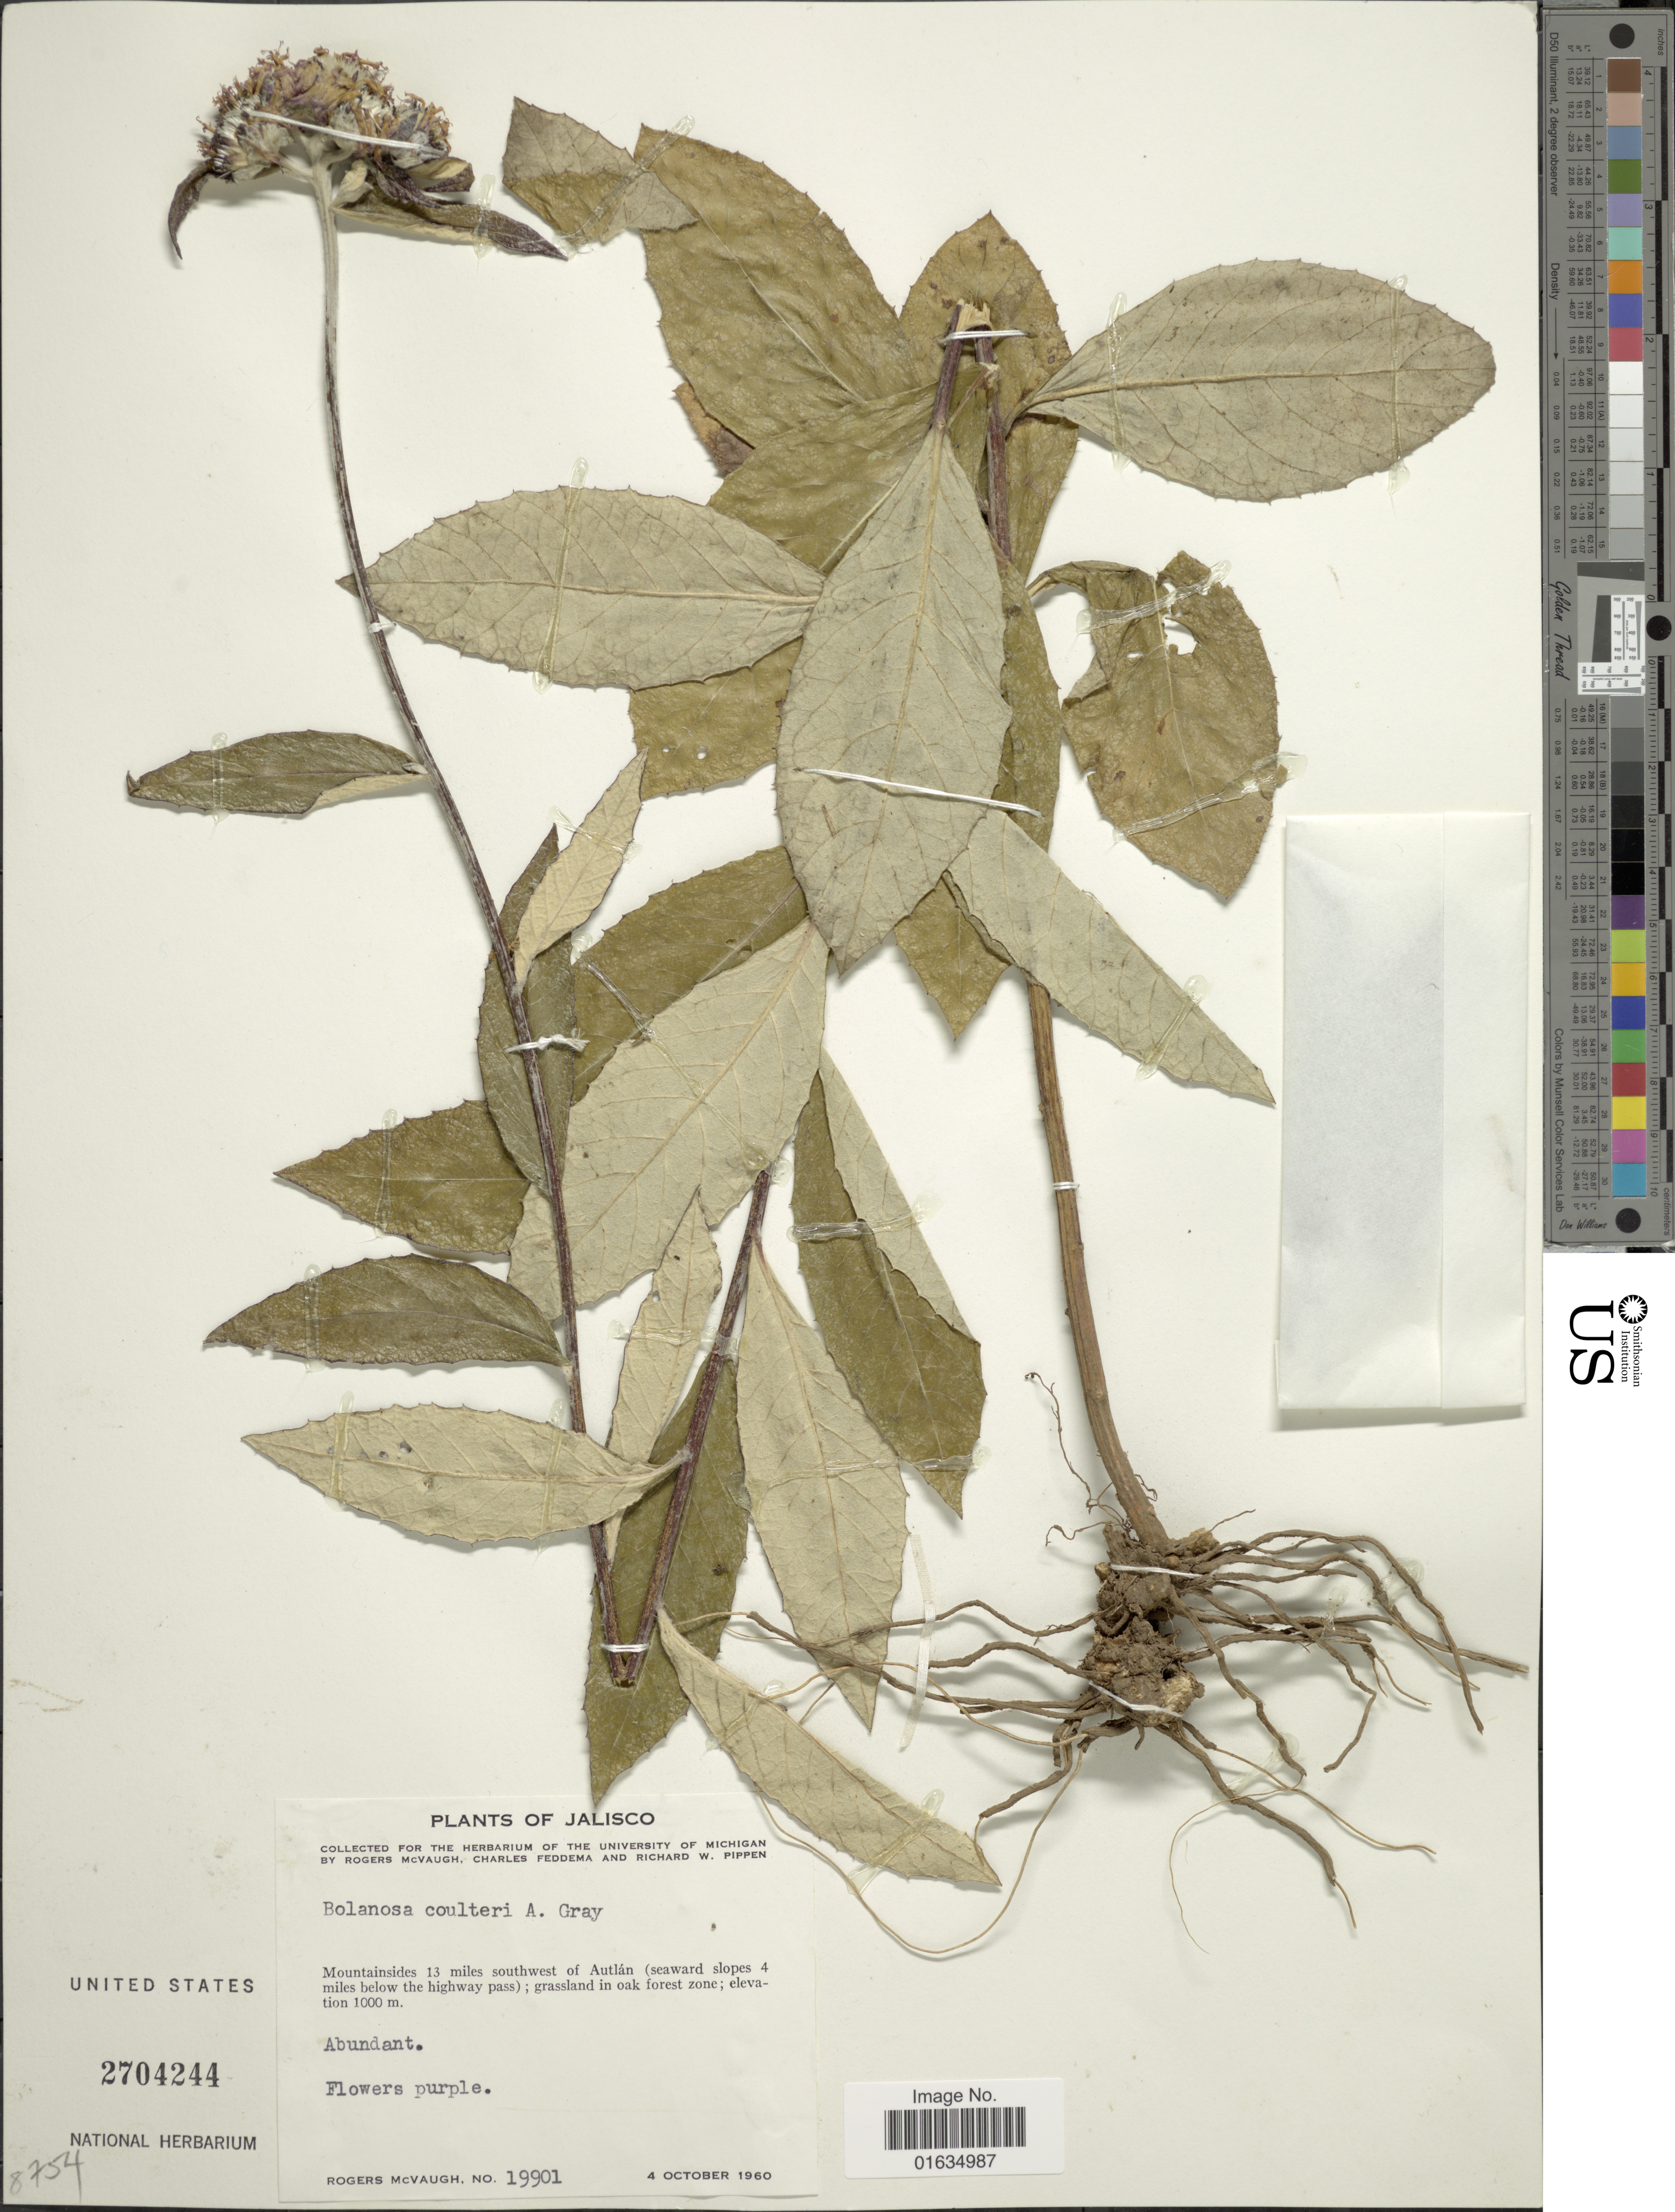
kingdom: Plantae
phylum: Tracheophyta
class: Magnoliopsida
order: Asterales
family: Asteraceae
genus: Bolanosa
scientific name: Bolanosa coulteri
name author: A. Gray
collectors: R. McVaugh, C. Feddema & R. W. Pippen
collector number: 19901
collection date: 1960-10-04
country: Mexico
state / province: Jalisco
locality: Mountainsides 13 miles southwest of Autlan (seaward slopes 4 miles below the highway pass)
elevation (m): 1000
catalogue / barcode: US 2704244